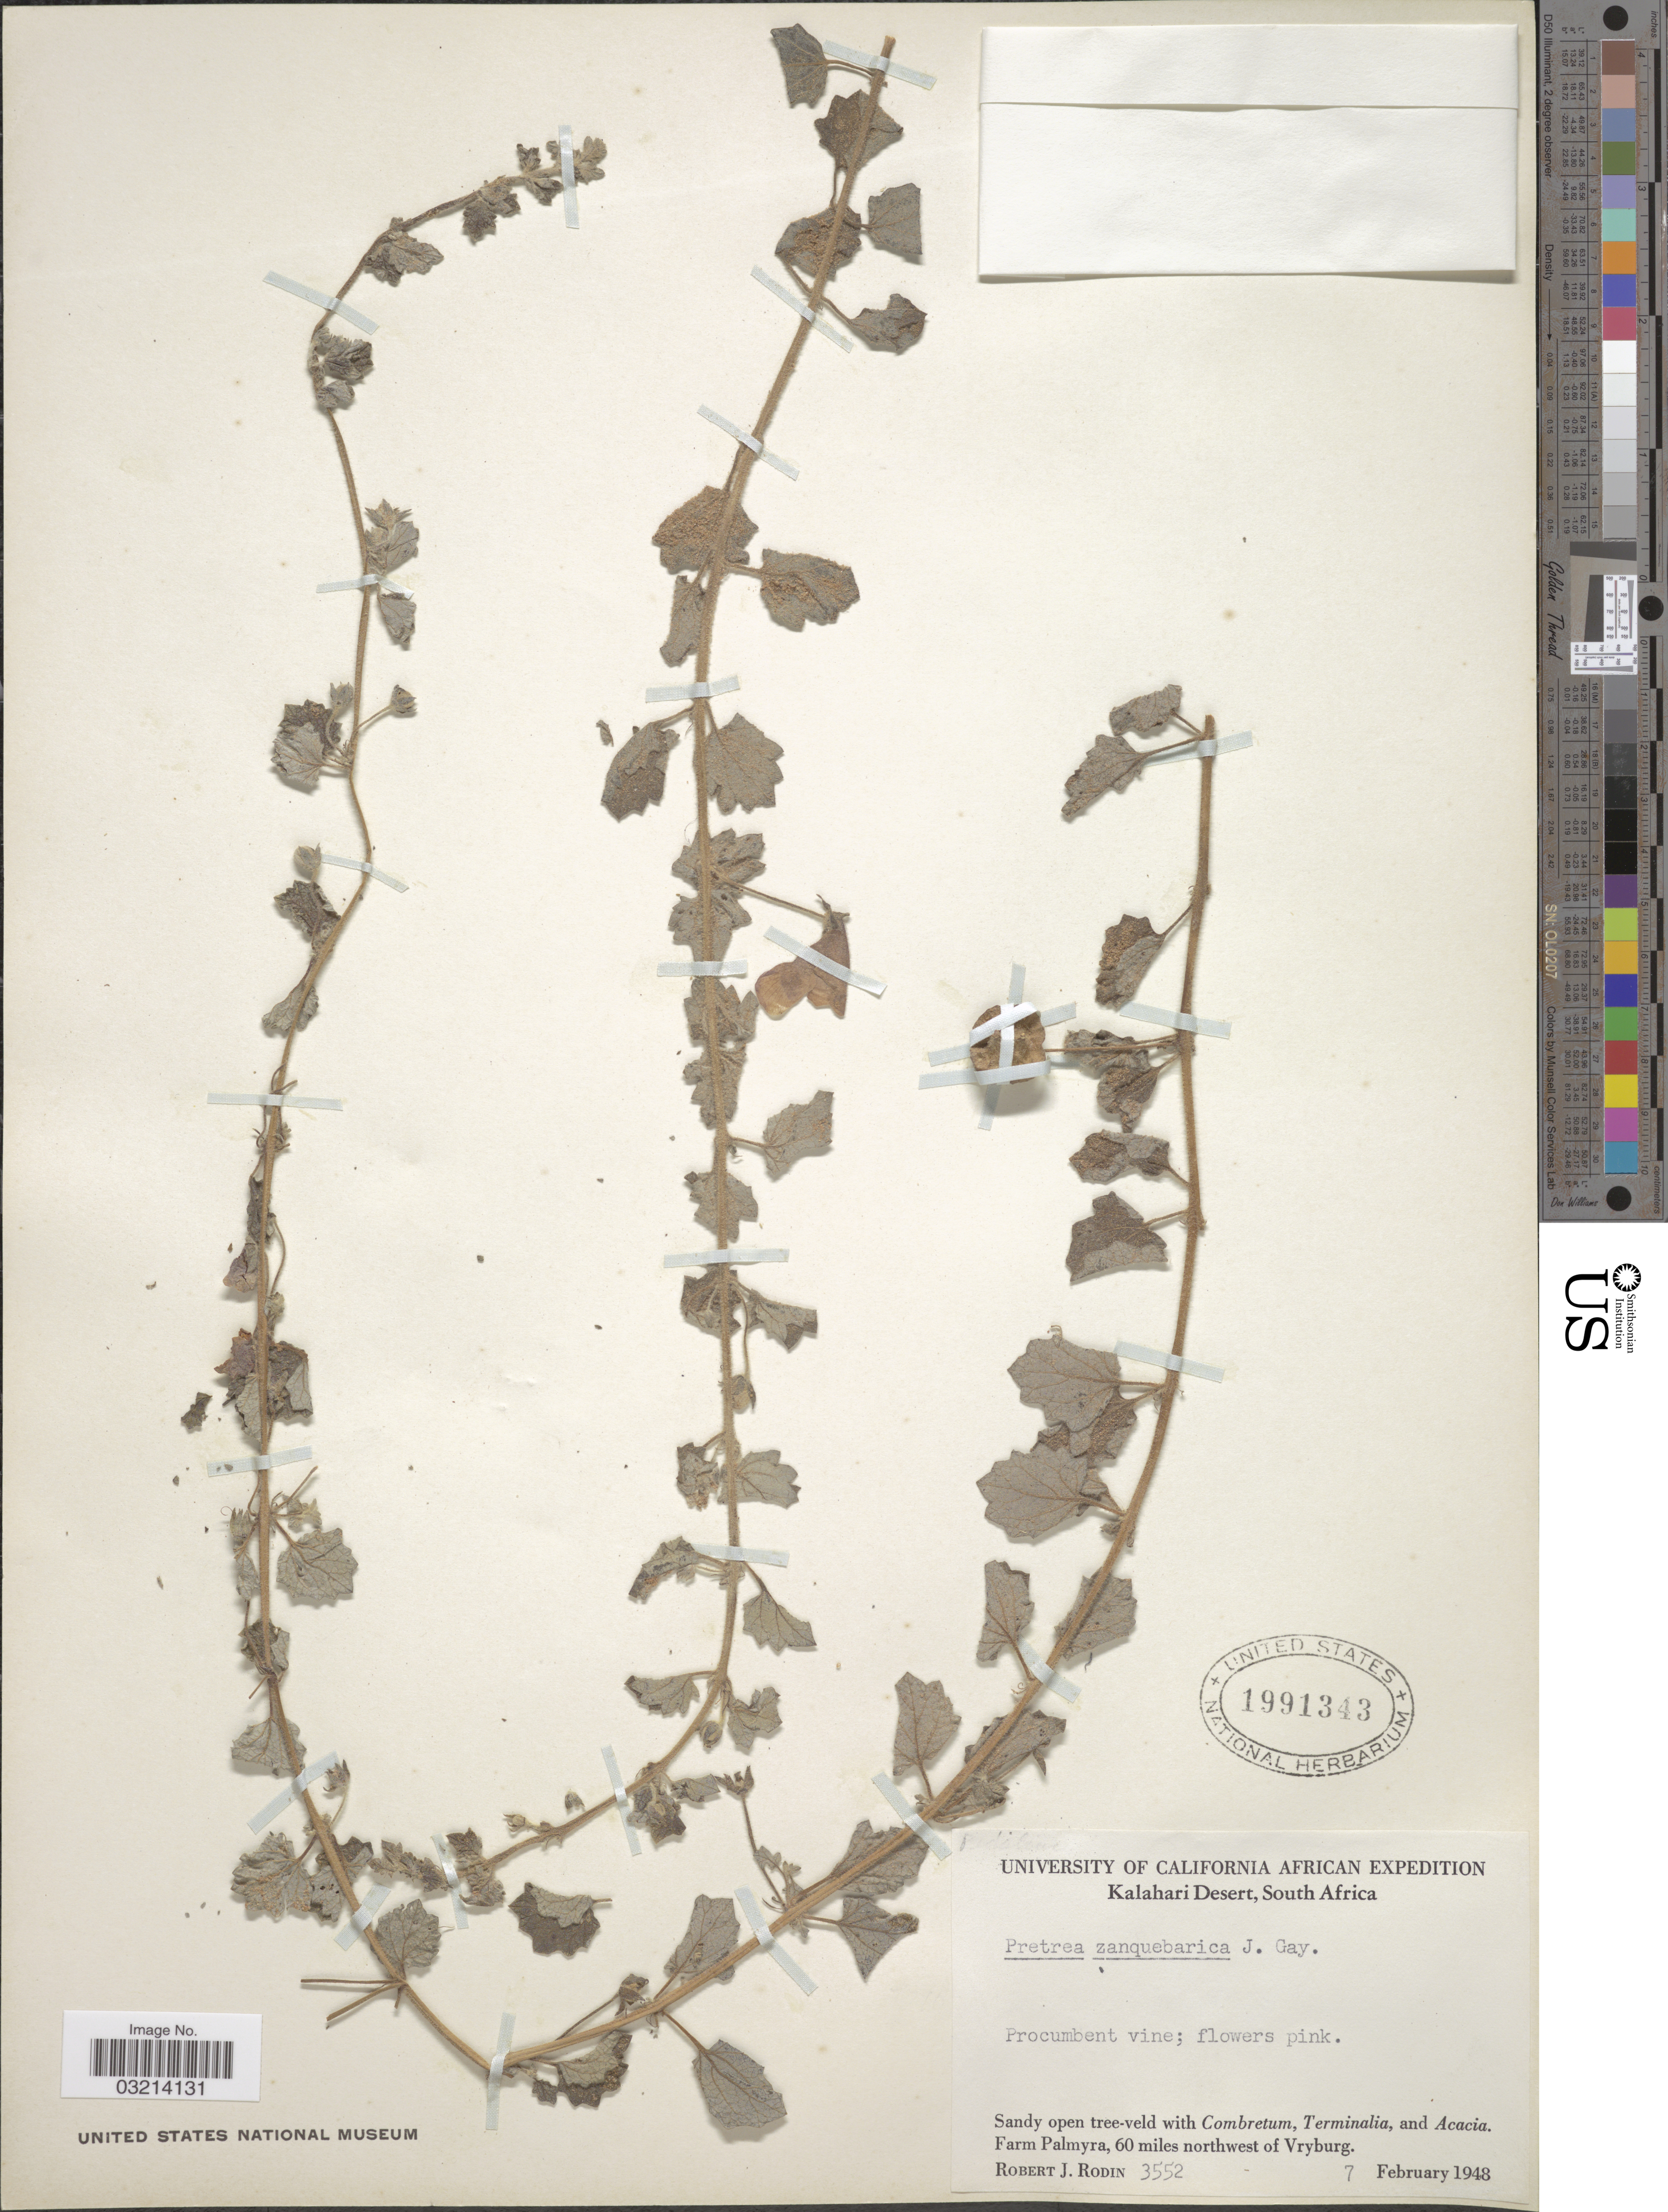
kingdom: Plantae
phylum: Tracheophyta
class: Magnoliopsida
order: Lamiales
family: Pedaliaceae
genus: Dicerocaryum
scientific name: Dicerocaryum zanguebarium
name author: (Lour.) Merr.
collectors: R. J. Rodin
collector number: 3552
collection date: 1948-02-07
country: South Africa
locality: Kalahari Desert. Farm Palmyra, 60 miles northwest of Vryburg.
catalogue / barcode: US 1991343